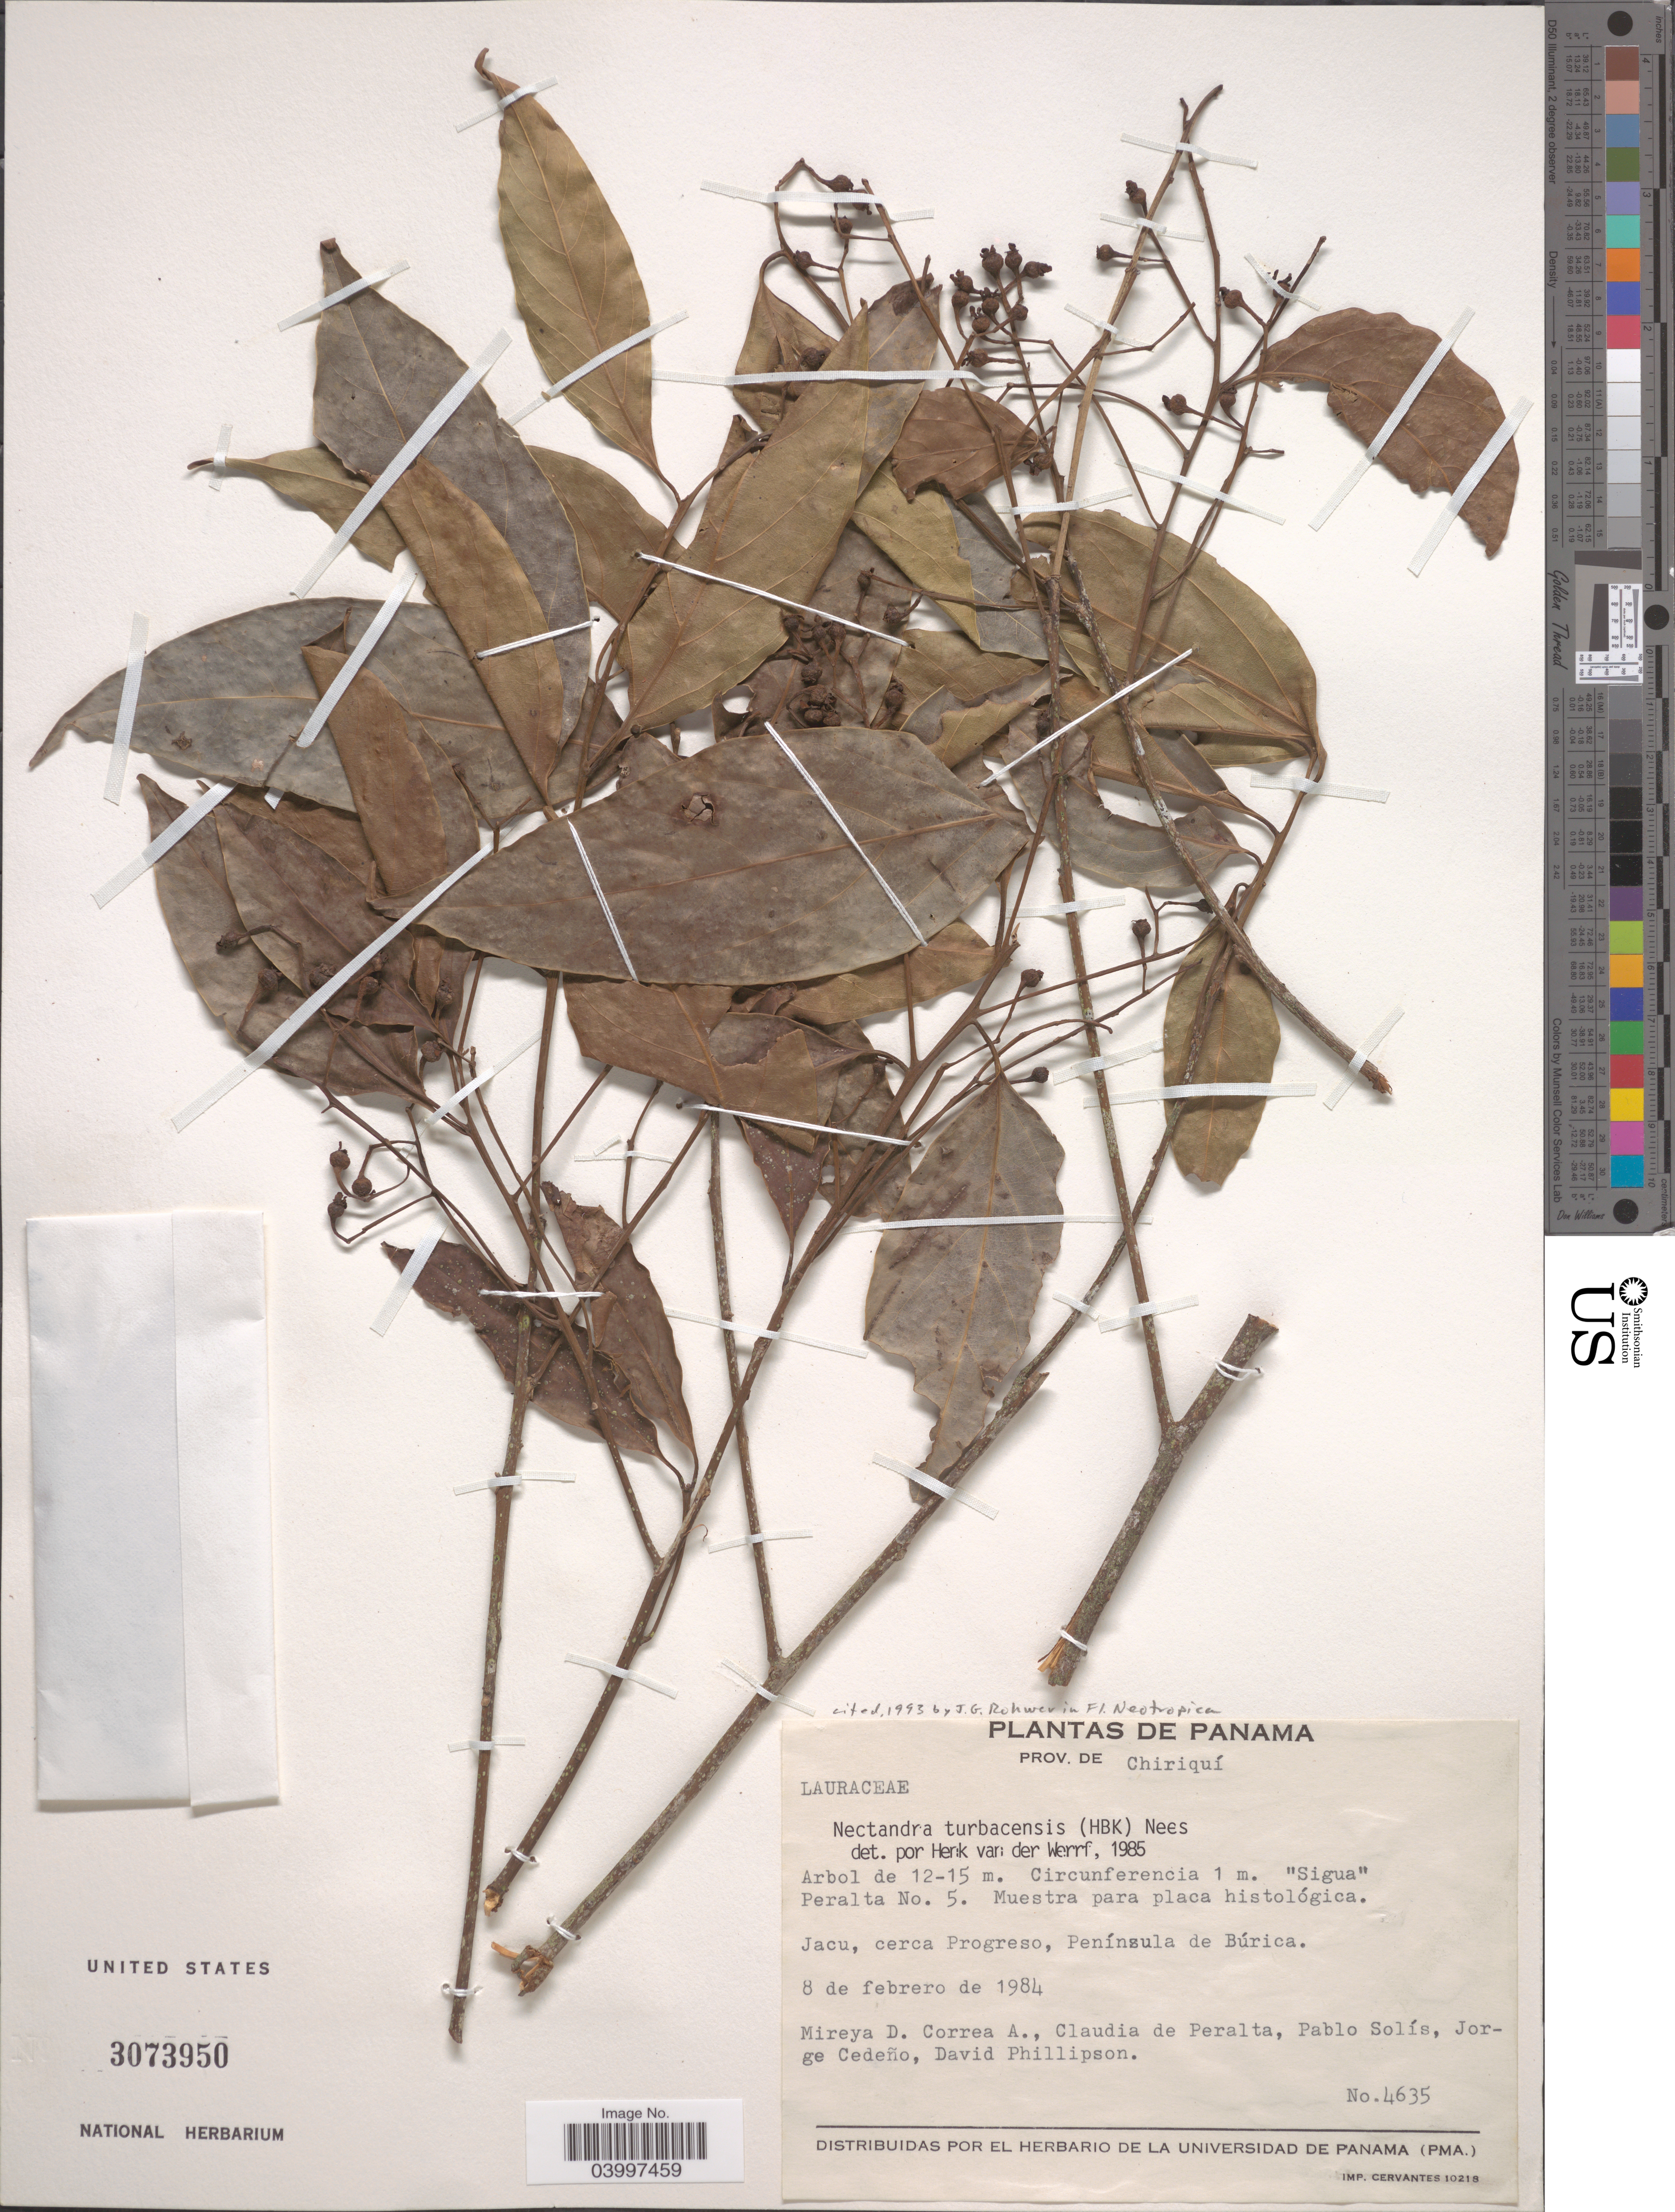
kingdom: Plantae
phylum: Tracheophyta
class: Magnoliopsida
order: Laurales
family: Lauraceae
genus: Nectandra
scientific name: Nectandra turbacensis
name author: (Kunth) Nees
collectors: M. D. Corrêa-A., C. Peralta, P. Solis, J. Cedeño & D. Phillipson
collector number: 4635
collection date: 1984-02-08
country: Panama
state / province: Chiriqui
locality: Jacu, cerca Progreso, Península de Búrica.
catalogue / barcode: US 3073950